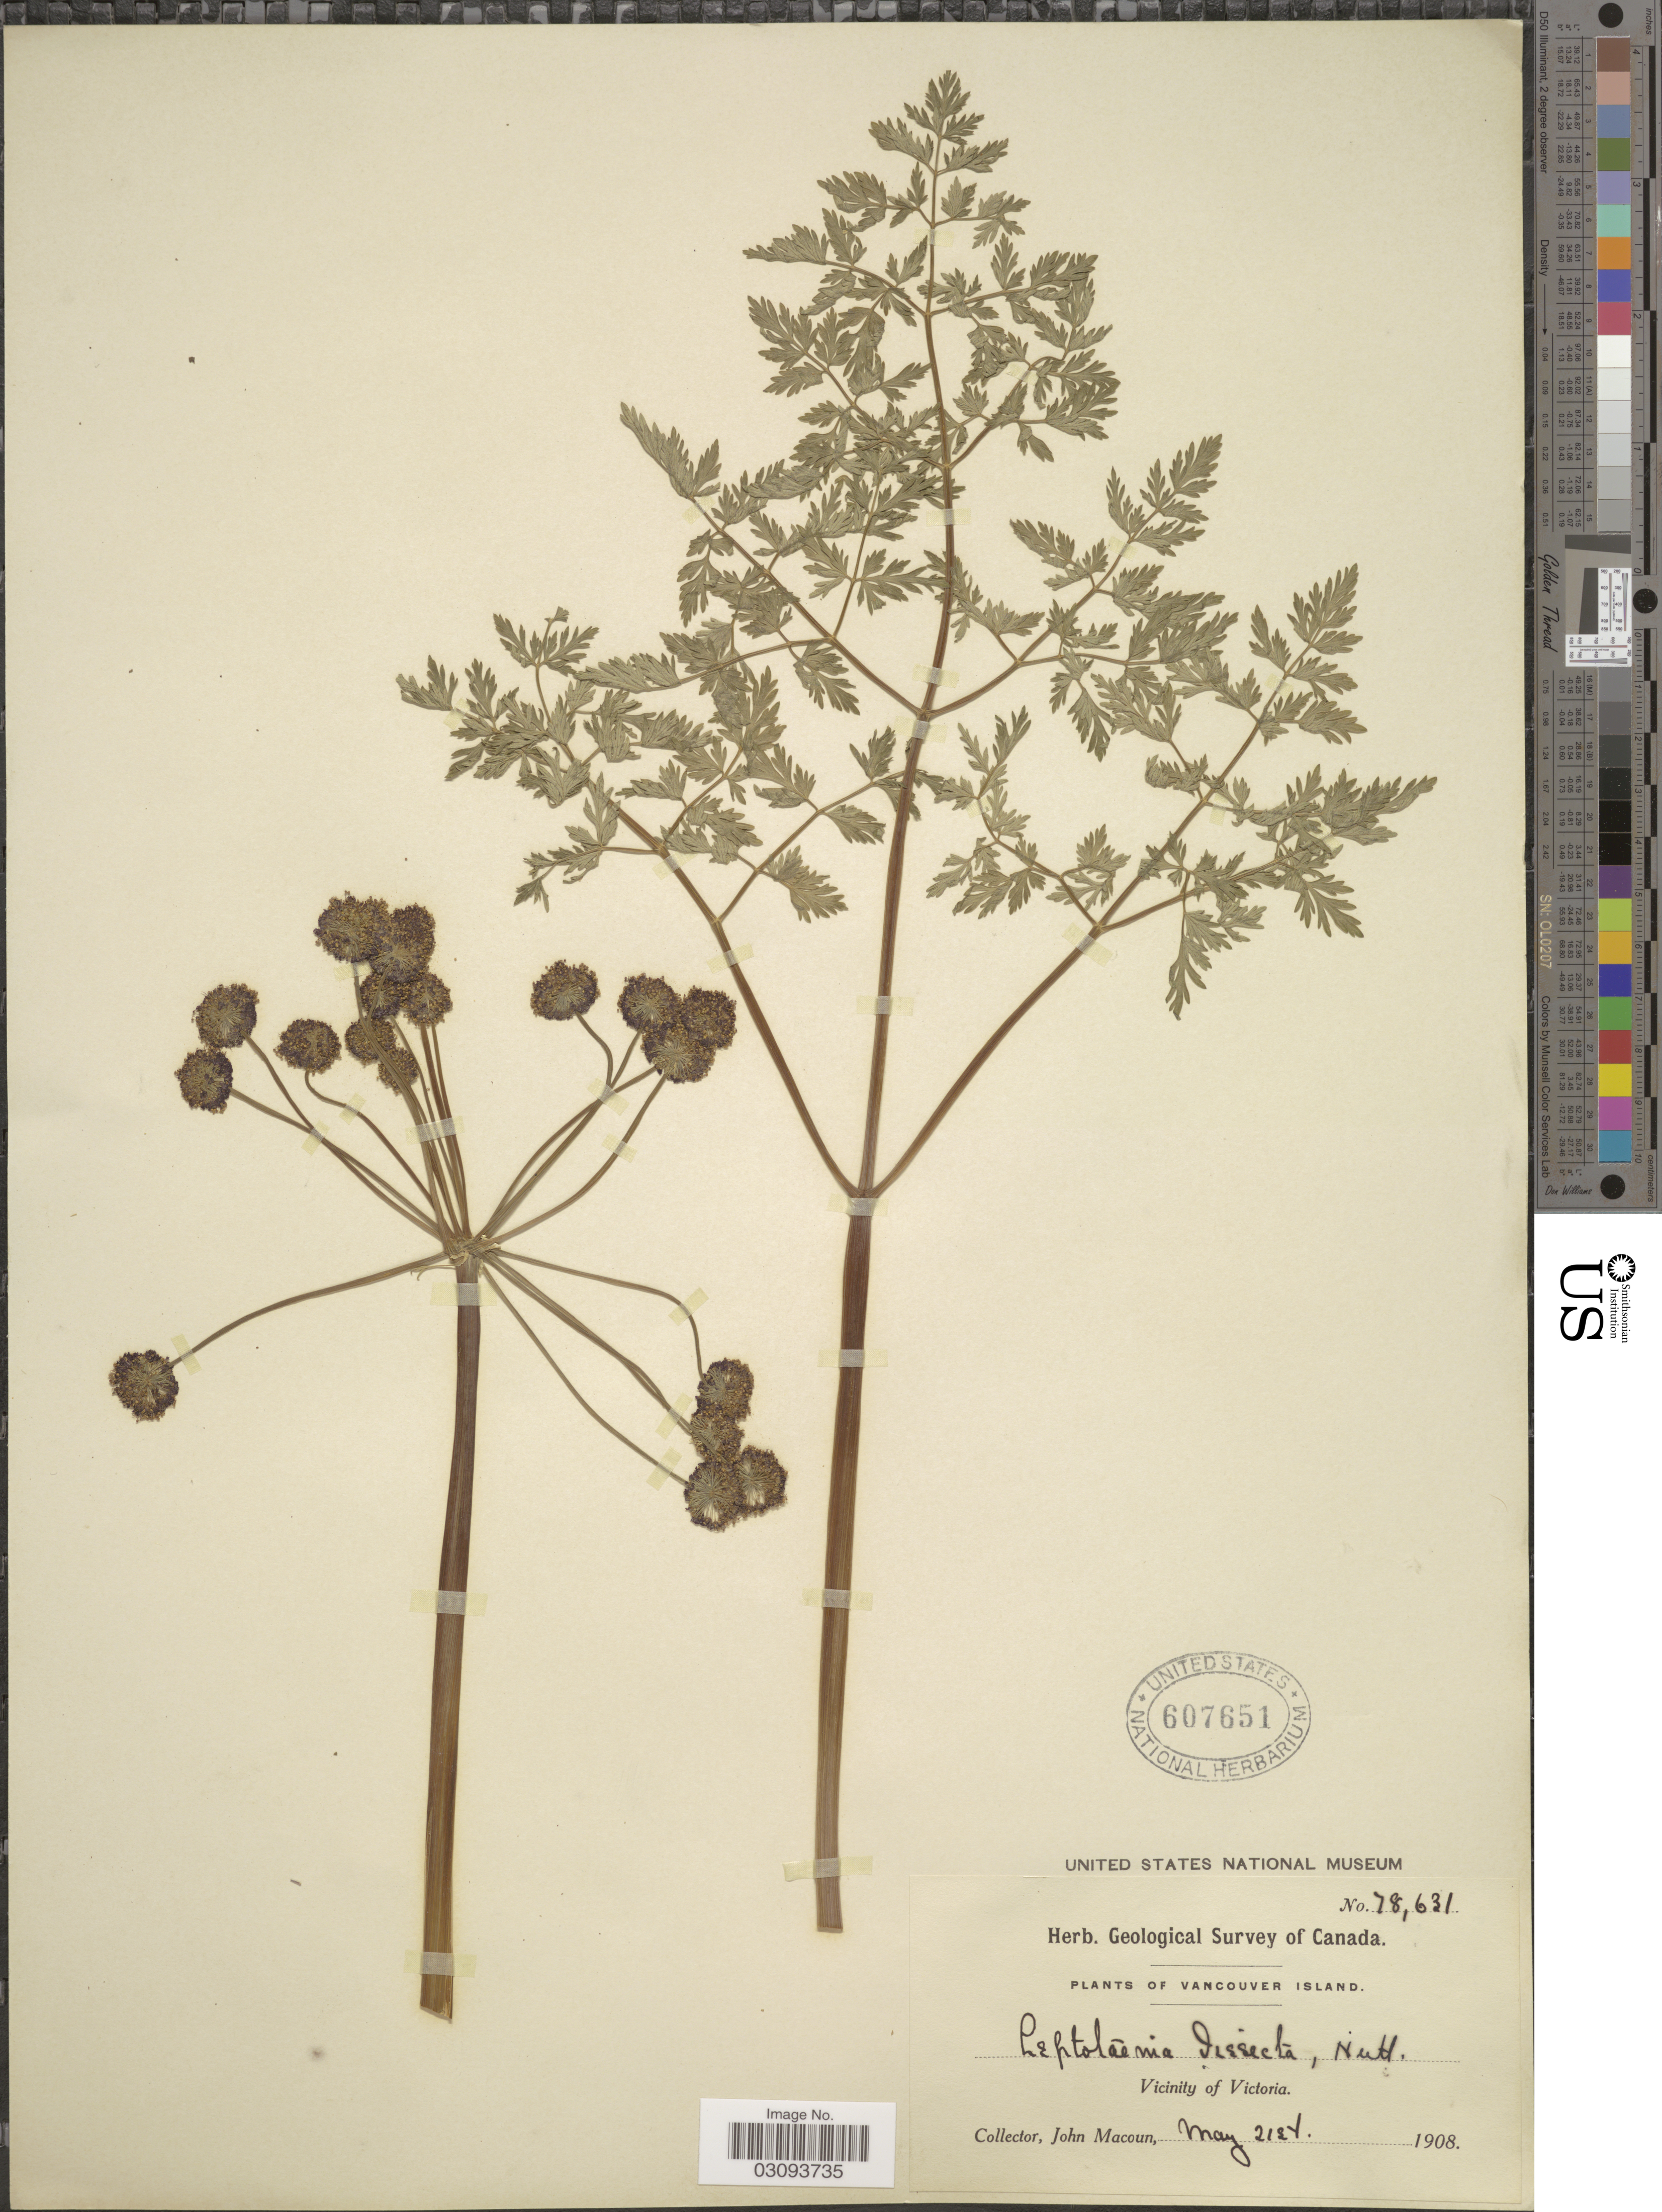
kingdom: Plantae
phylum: Tracheophyta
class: Magnoliopsida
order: Apiales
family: Apiaceae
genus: Lomatium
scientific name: Lomatium dissectum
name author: (Nutt.) Mathias & Constance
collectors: J. Macoun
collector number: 78631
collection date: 1908-05-21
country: Canada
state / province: British Columbia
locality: Vancouver Island. Vicinity of Victoria.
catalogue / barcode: US 607651